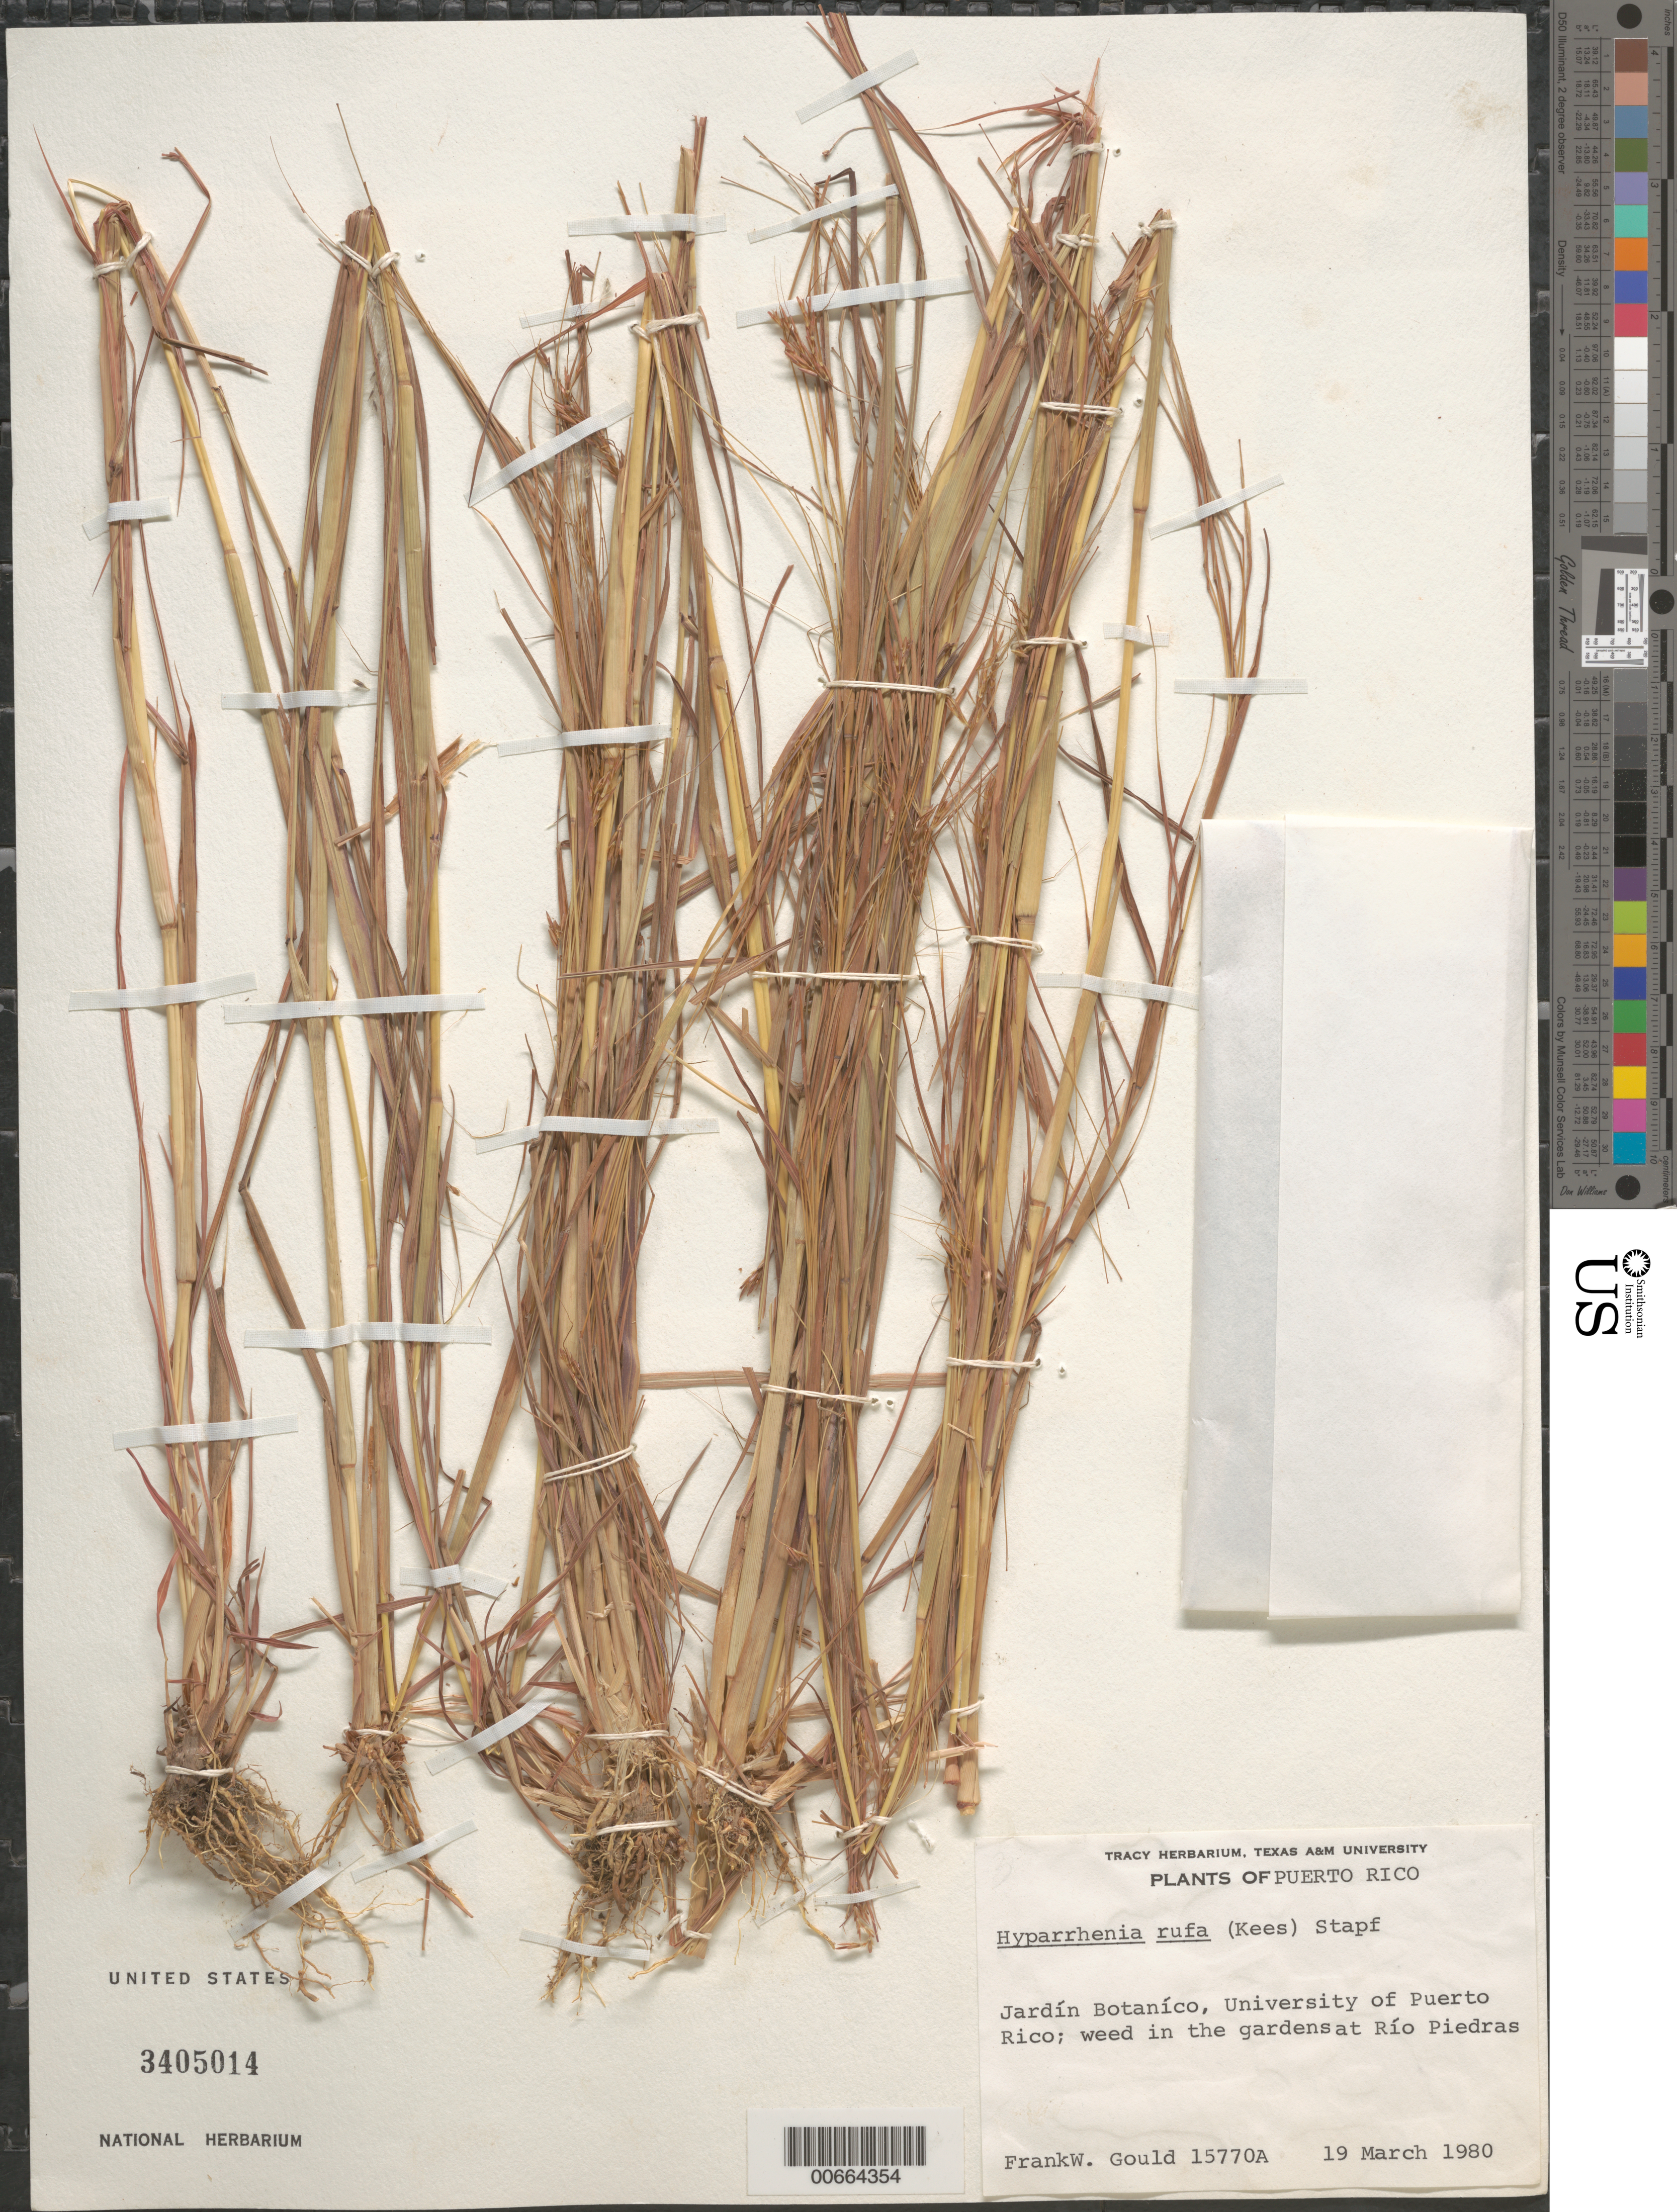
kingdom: Plantae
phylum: Tracheophyta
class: Liliopsida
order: Poales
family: Poaceae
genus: Hyparrhenia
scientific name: Hyparrhenia rufa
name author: (Nees) Stapf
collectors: F. W. Gould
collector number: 15770a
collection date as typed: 19 Mar 1980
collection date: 1980-03-19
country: Puerto Rico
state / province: San Juan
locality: Jardín Botaníco, University of Puerto Rico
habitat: The gardens at Río Piedras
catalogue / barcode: US 3405014